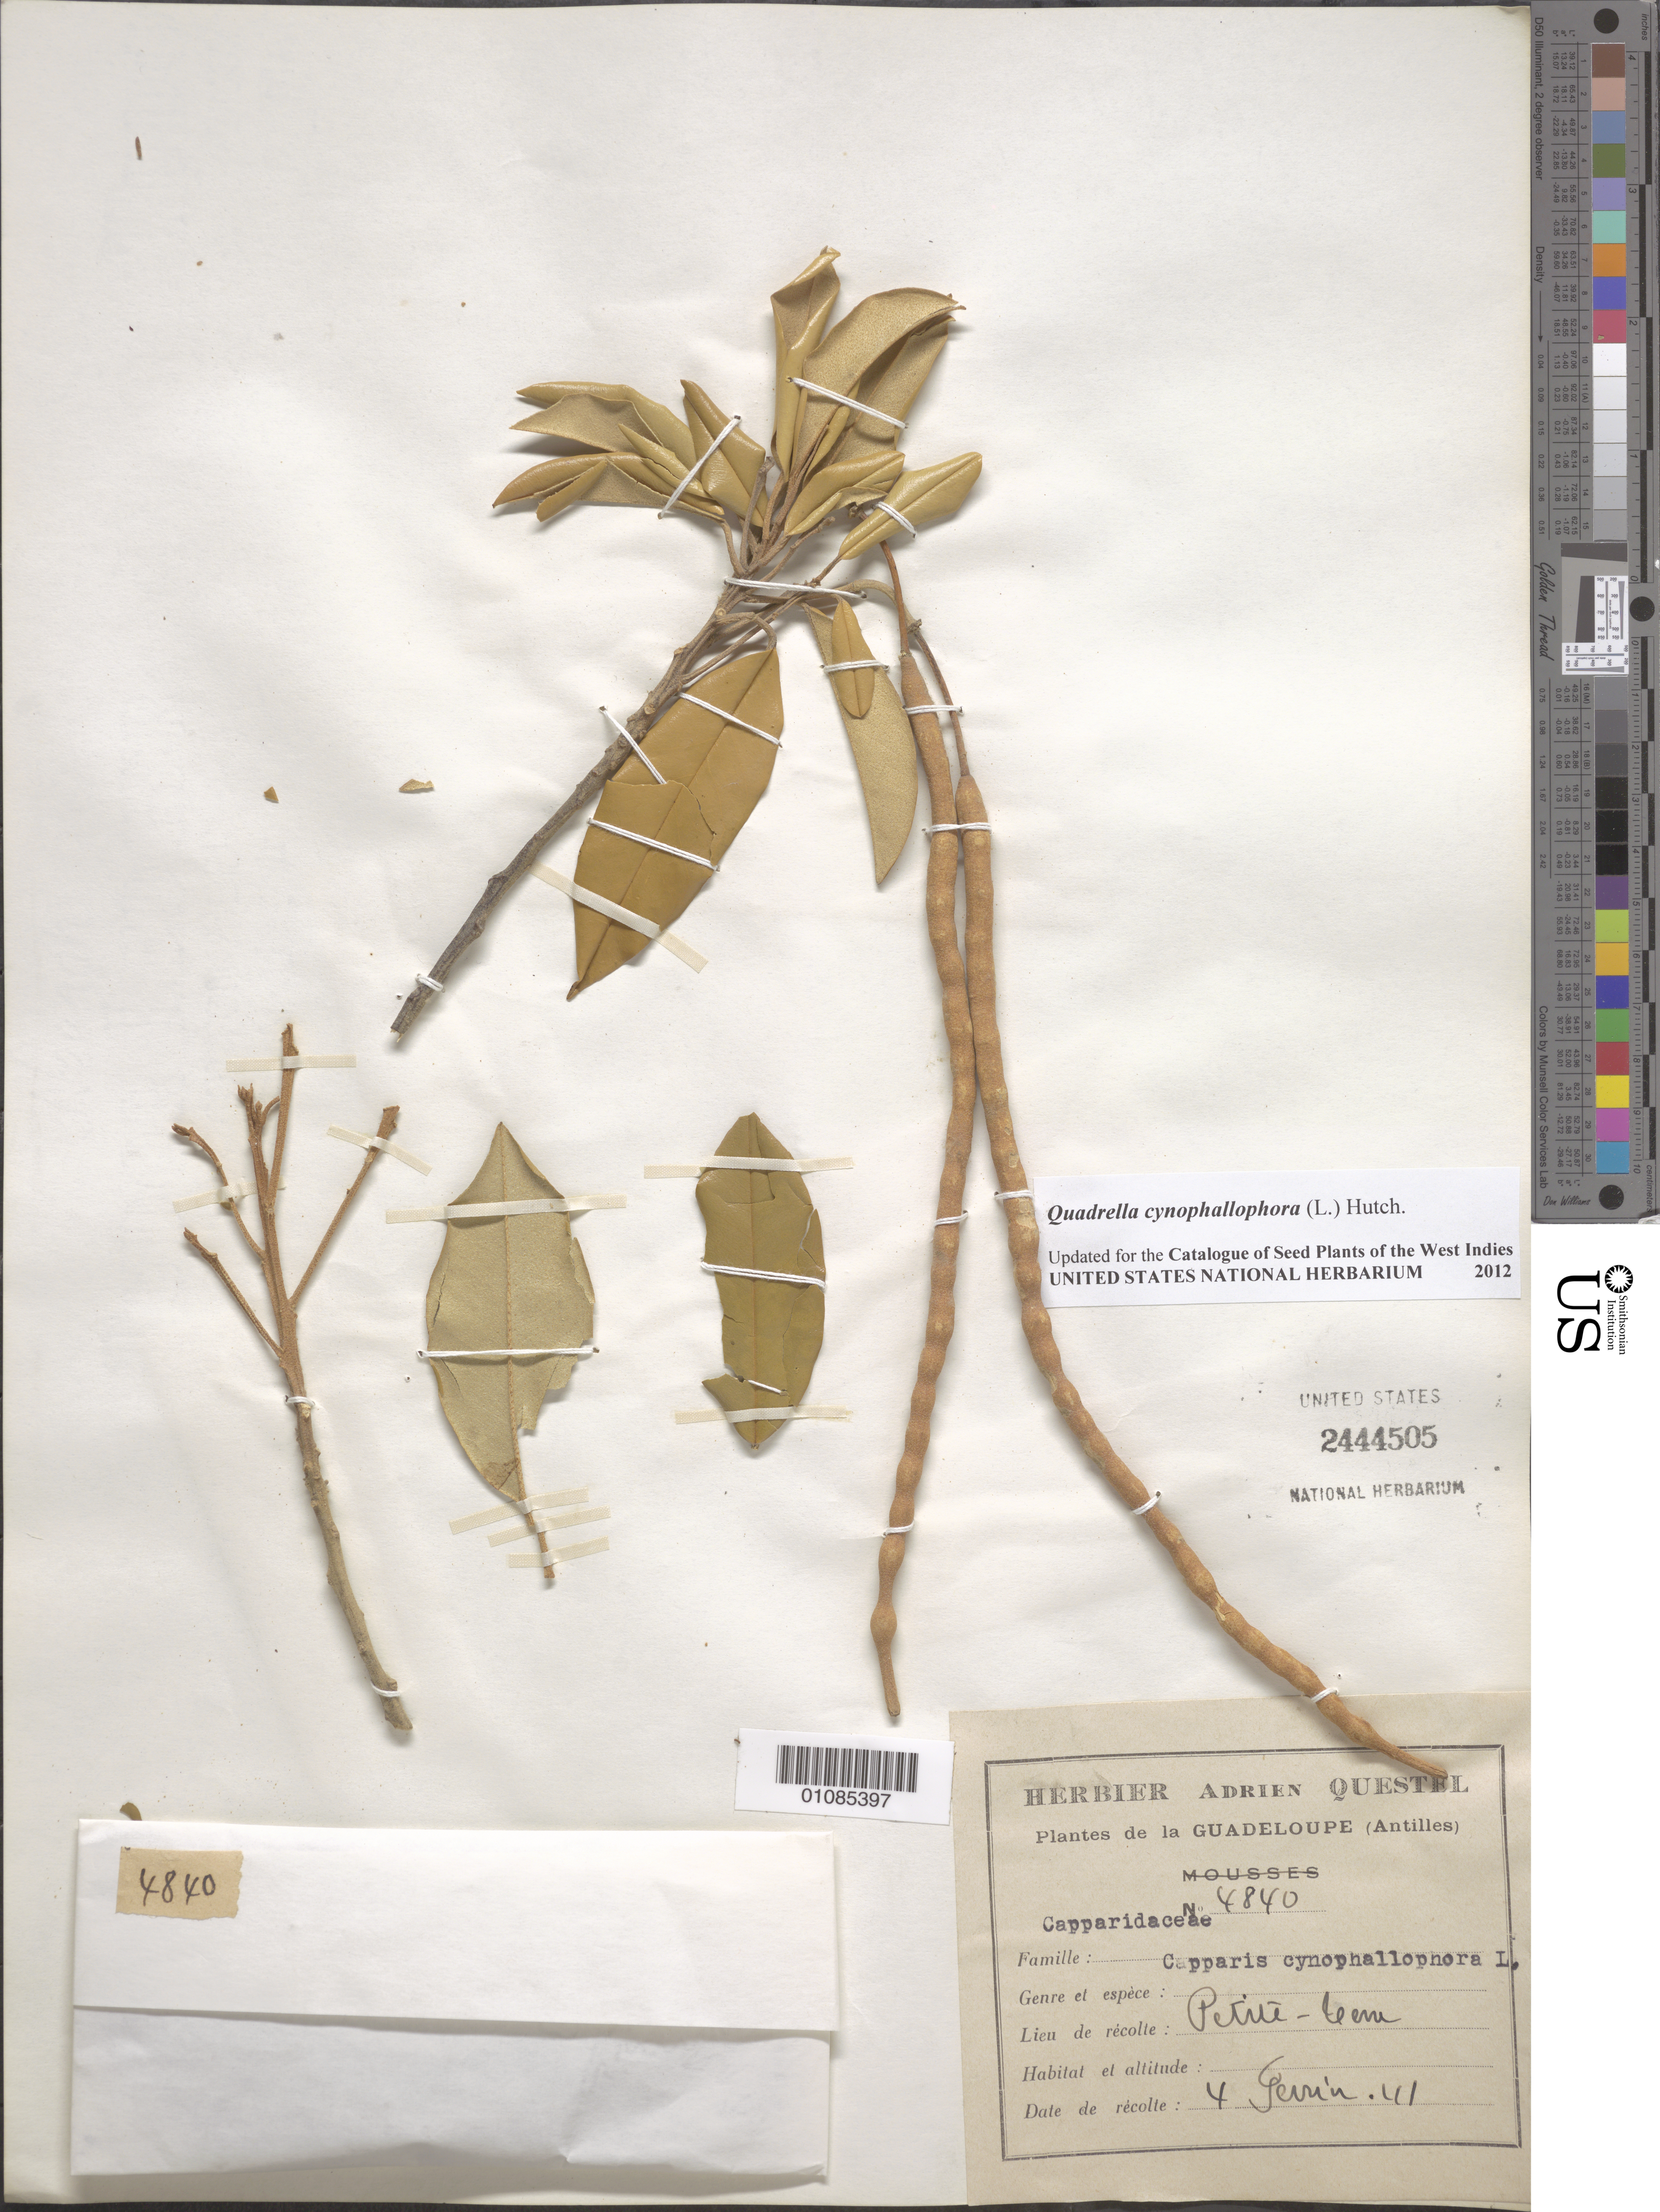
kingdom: Plantae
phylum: Tracheophyta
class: Magnoliopsida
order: Brassicales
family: Capparaceae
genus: Quadrella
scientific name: Quadrella cynophallophora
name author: (L.) Hutch.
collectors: A. Questel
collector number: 4840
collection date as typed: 04 Feb 1941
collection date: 1941-02-04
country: Guadeloupe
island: Petite Terre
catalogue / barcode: US 2444505